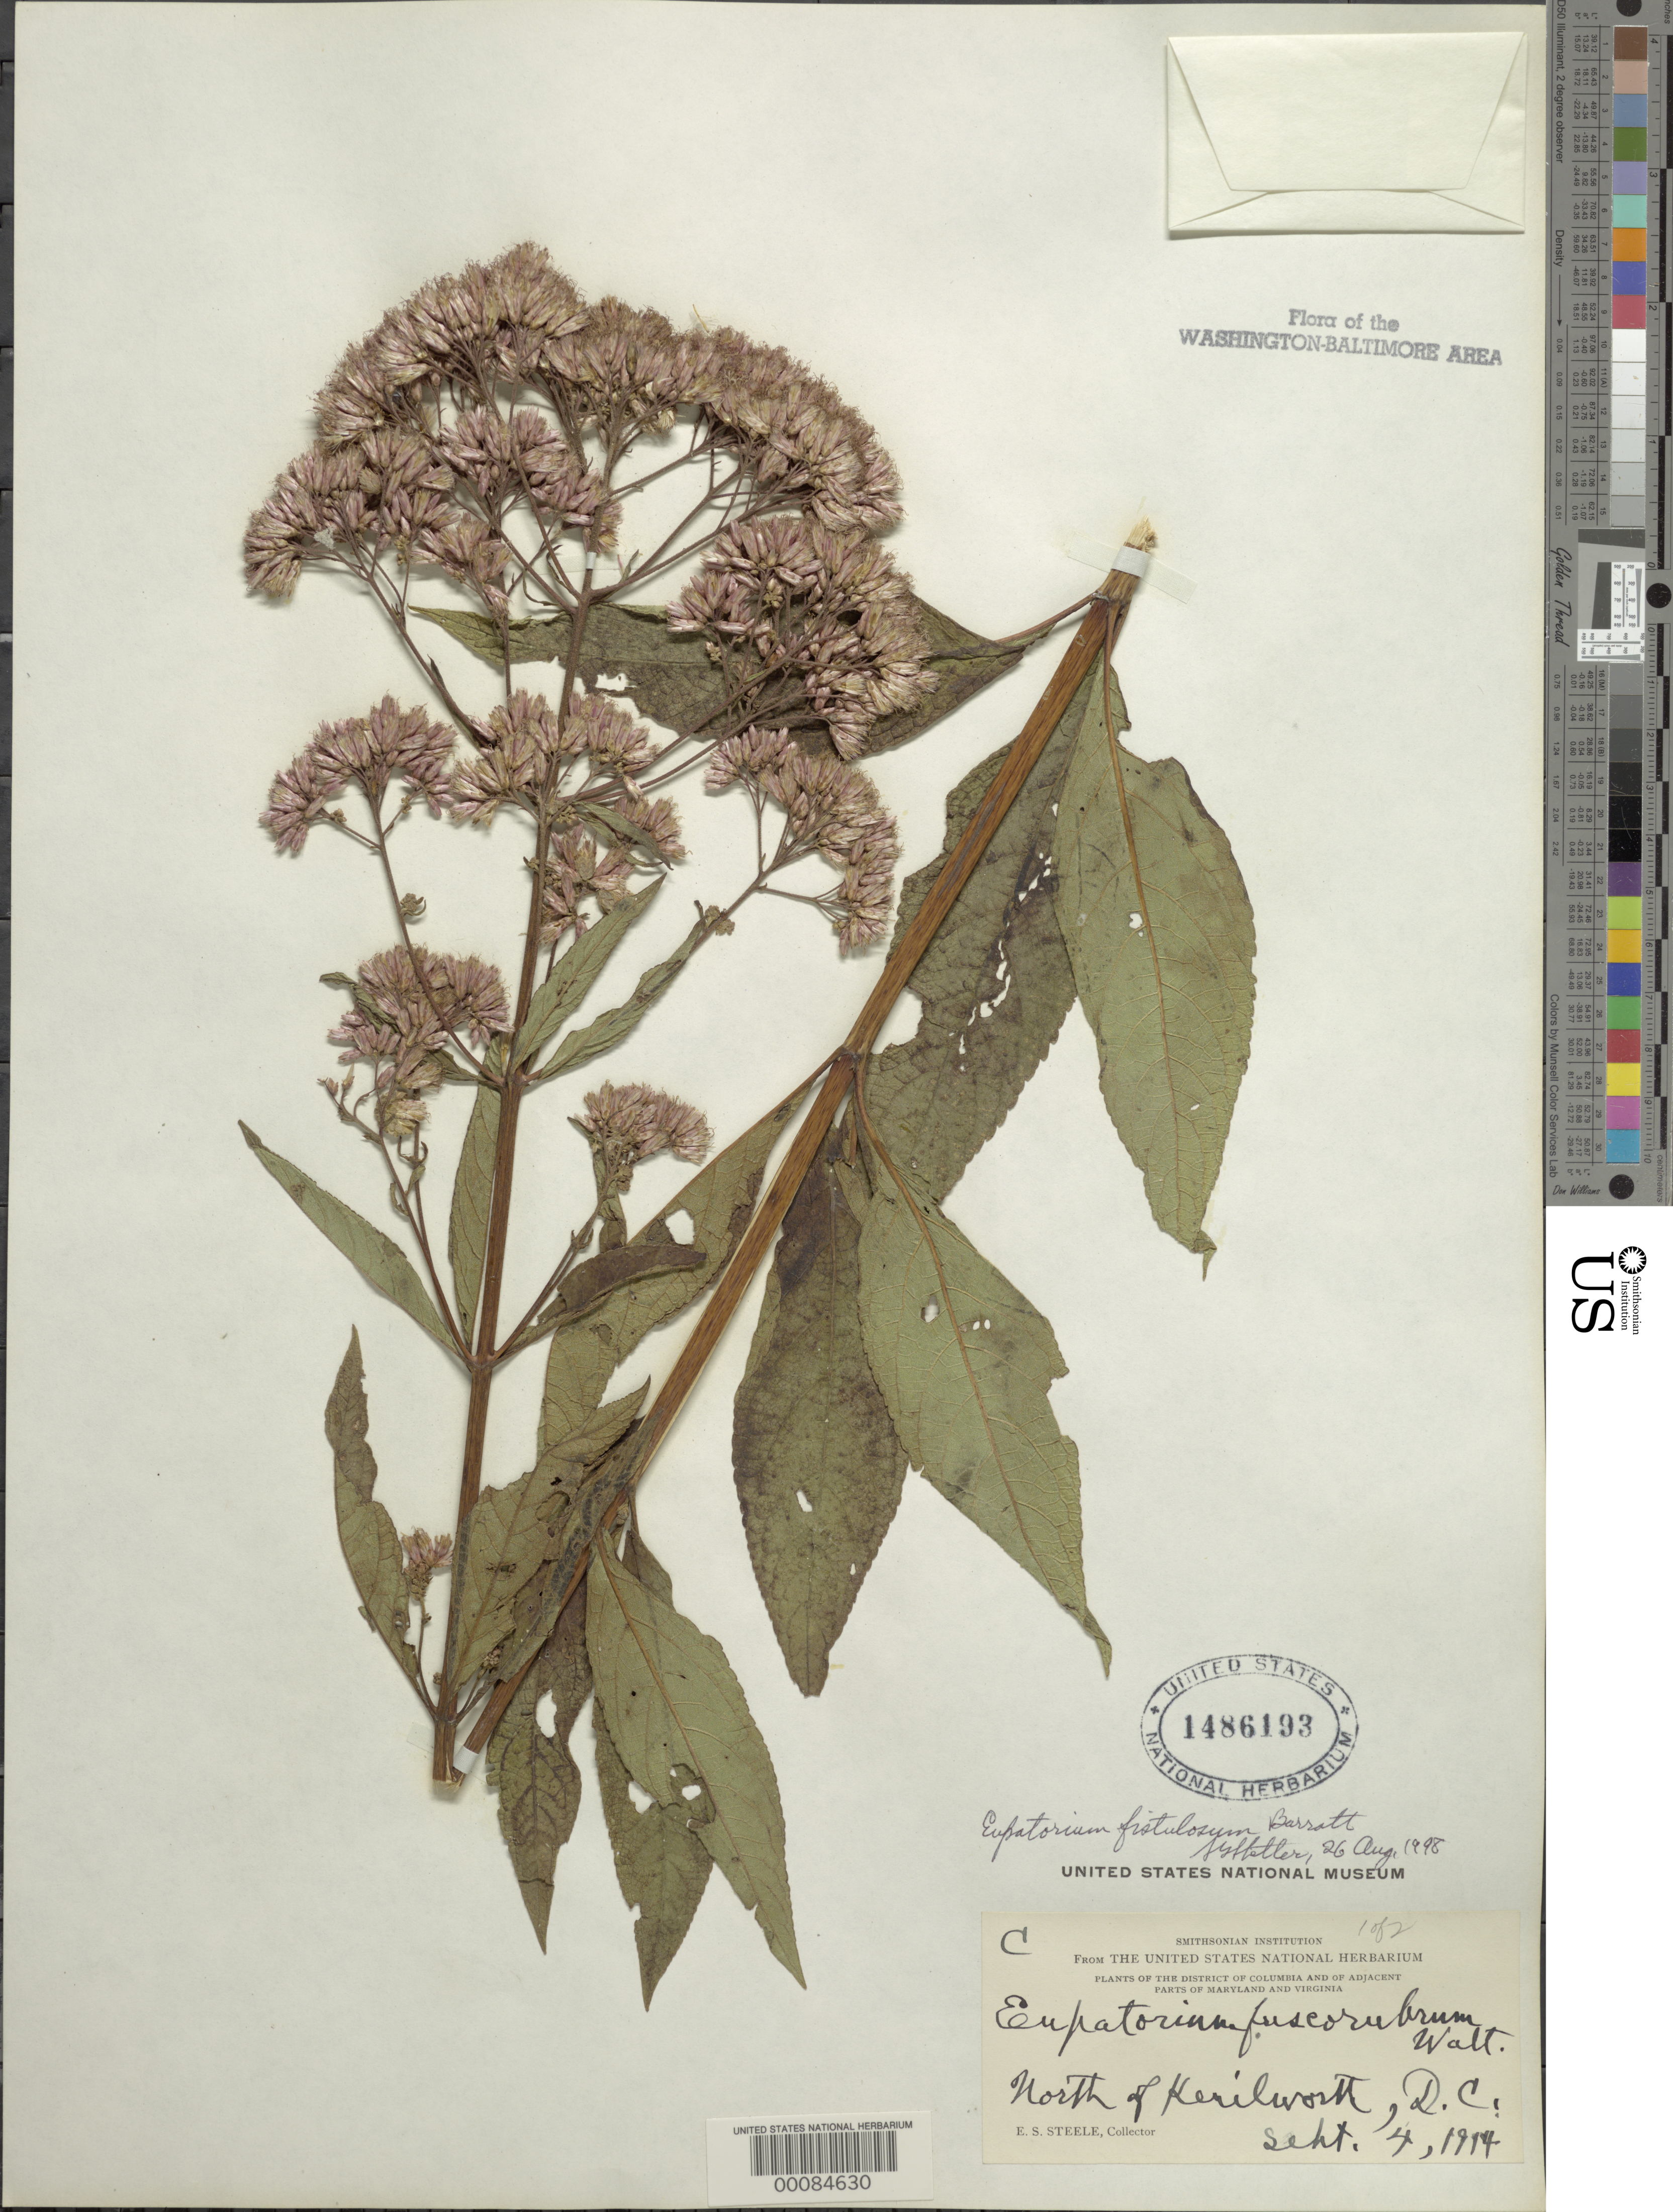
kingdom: Plantae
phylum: Tracheophyta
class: Magnoliopsida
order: Asterales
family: Asteraceae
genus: Eupatorium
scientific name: Eupatorium fistulosum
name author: Barratt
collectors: E. Steele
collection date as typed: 04 Sep 1914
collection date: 1914-09-04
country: United States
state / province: Maryland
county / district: Prince George's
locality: North of Kenilworth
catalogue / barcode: US 1486193